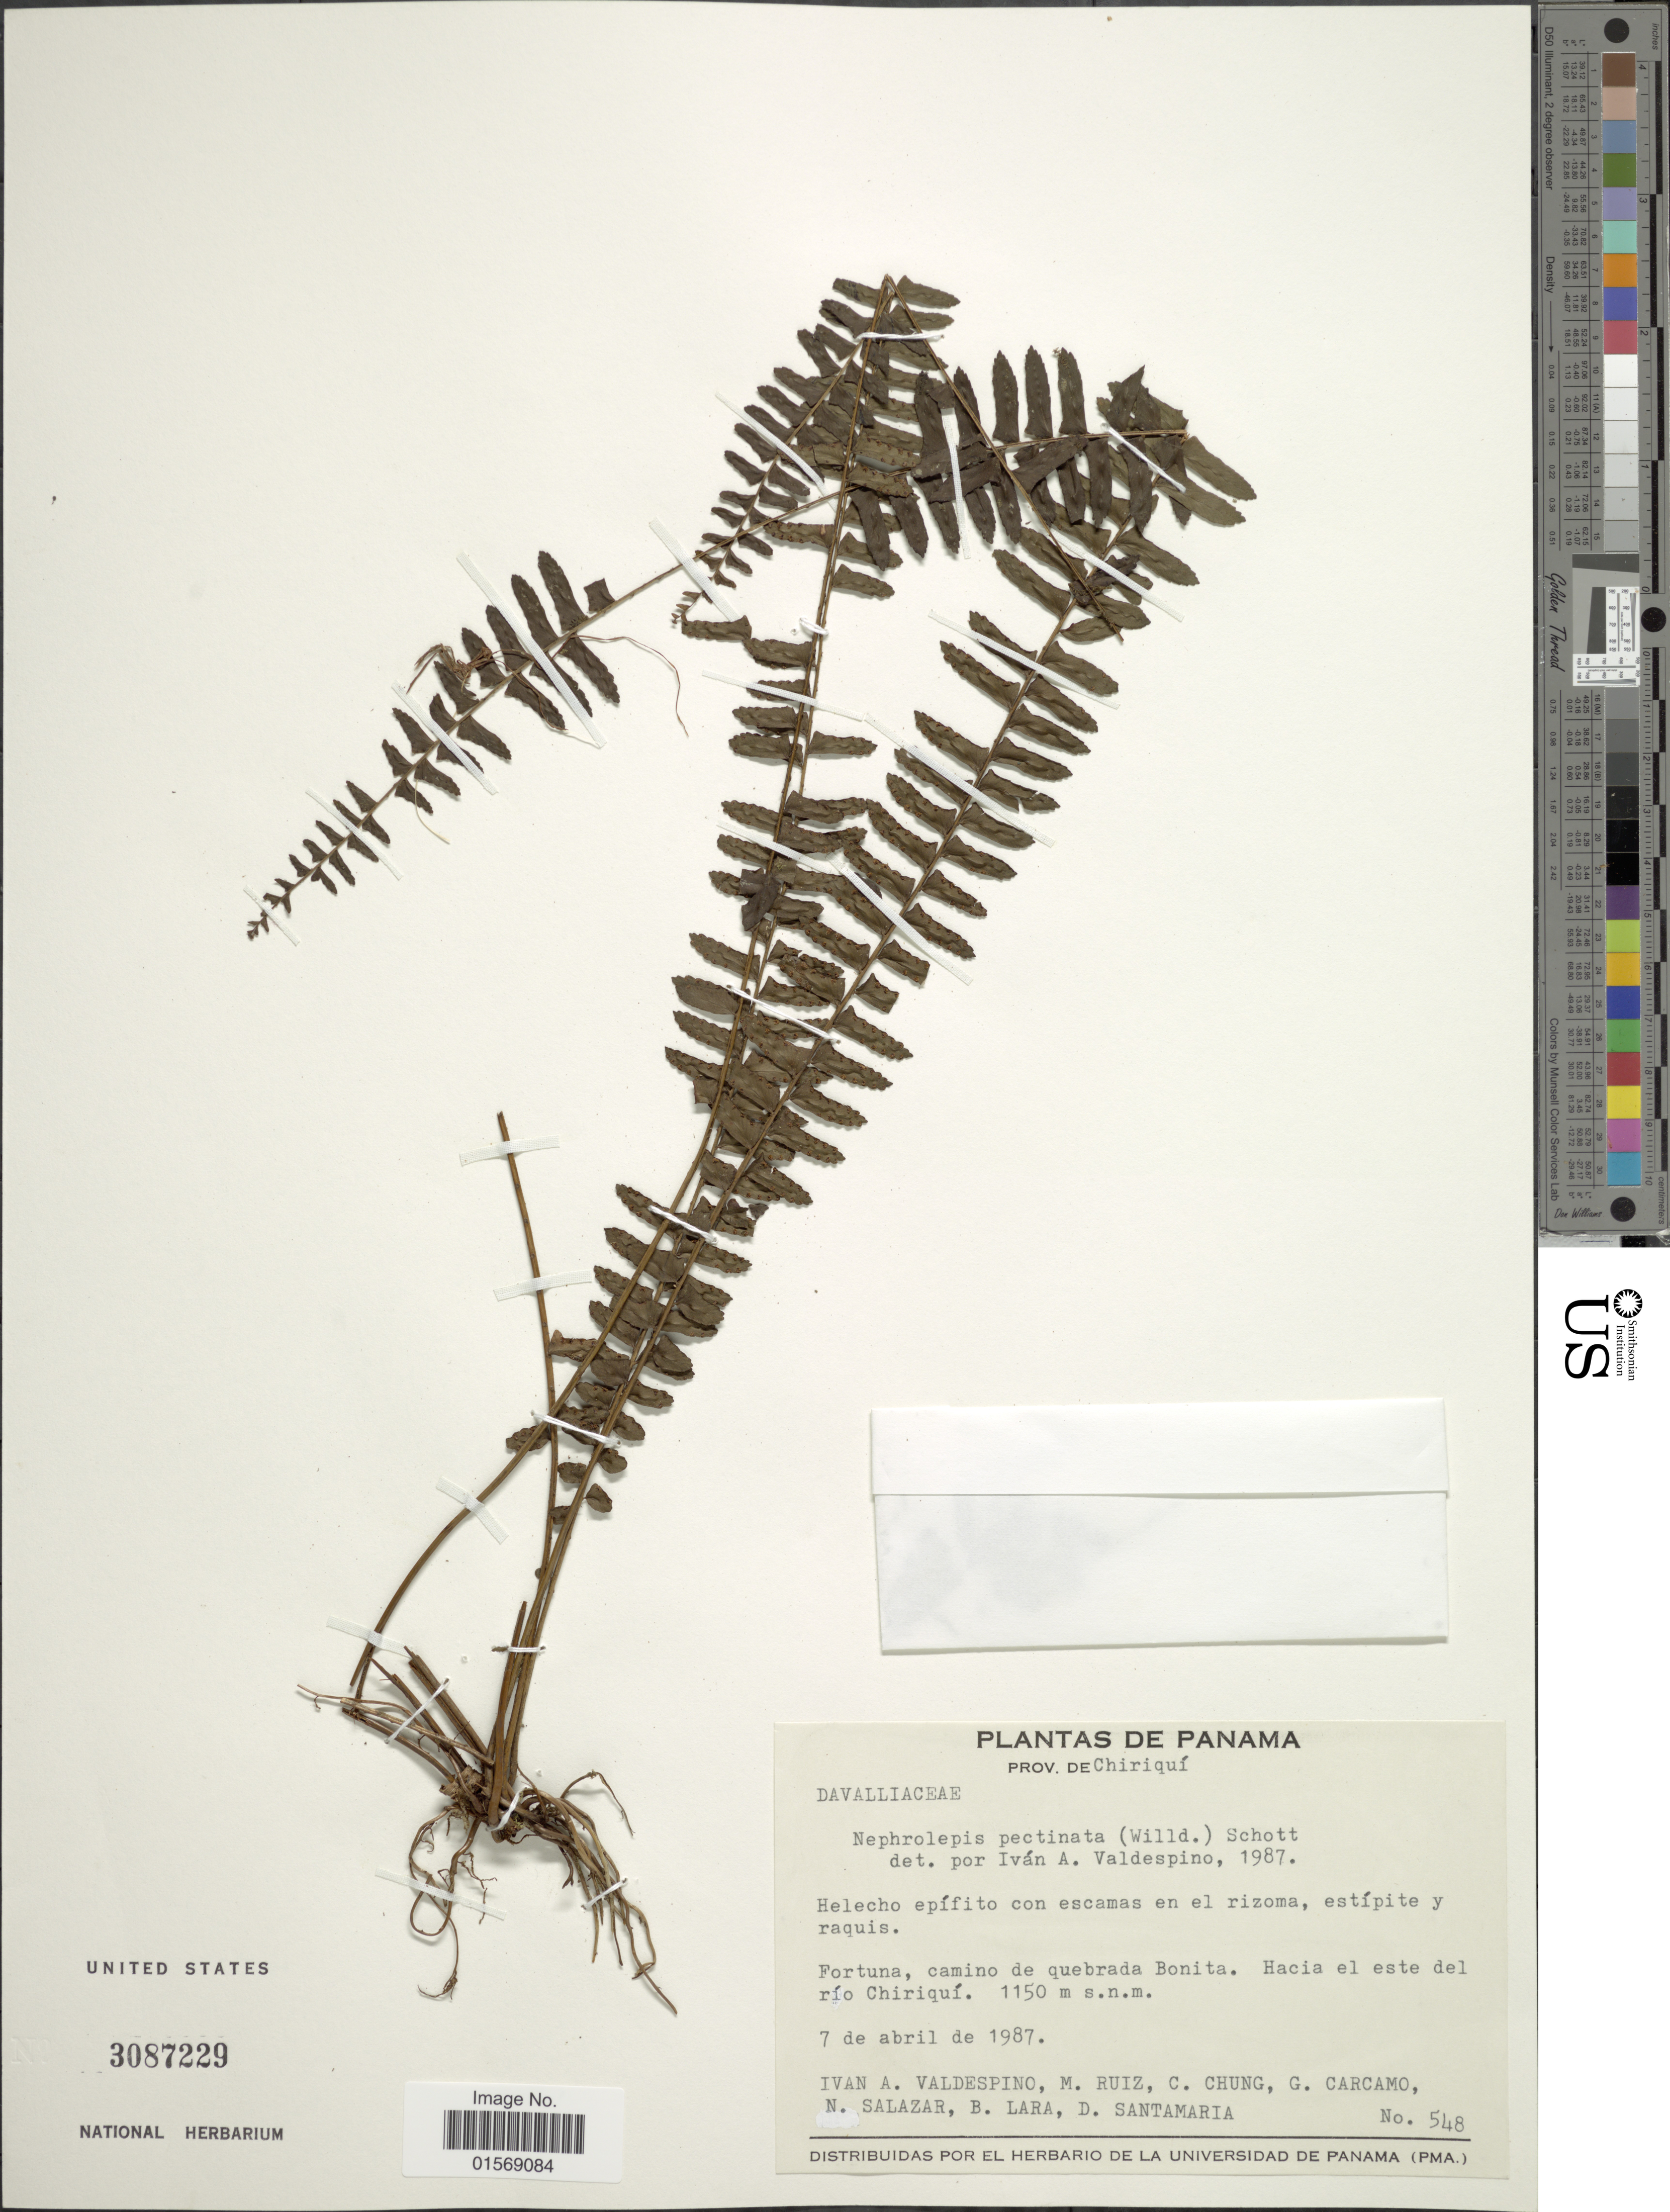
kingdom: Plantae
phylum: Tracheophyta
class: Polypodiopsida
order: Polypodiales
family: Nephrolepidaceae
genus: Nephrolepis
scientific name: Nephrolepis pectinata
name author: (Willd.) Schott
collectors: I. A. Valdespino, M. Ruiz, C. Chung, G. Carcamo & et al.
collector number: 548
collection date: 1987-04-07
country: Panama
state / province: Chiriqui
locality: Panama, Prov. de Chiriqui. Fortuna, camino de quebrada Bonita. Hacia el este del rio Chriqui.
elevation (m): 1150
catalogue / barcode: US 3087229